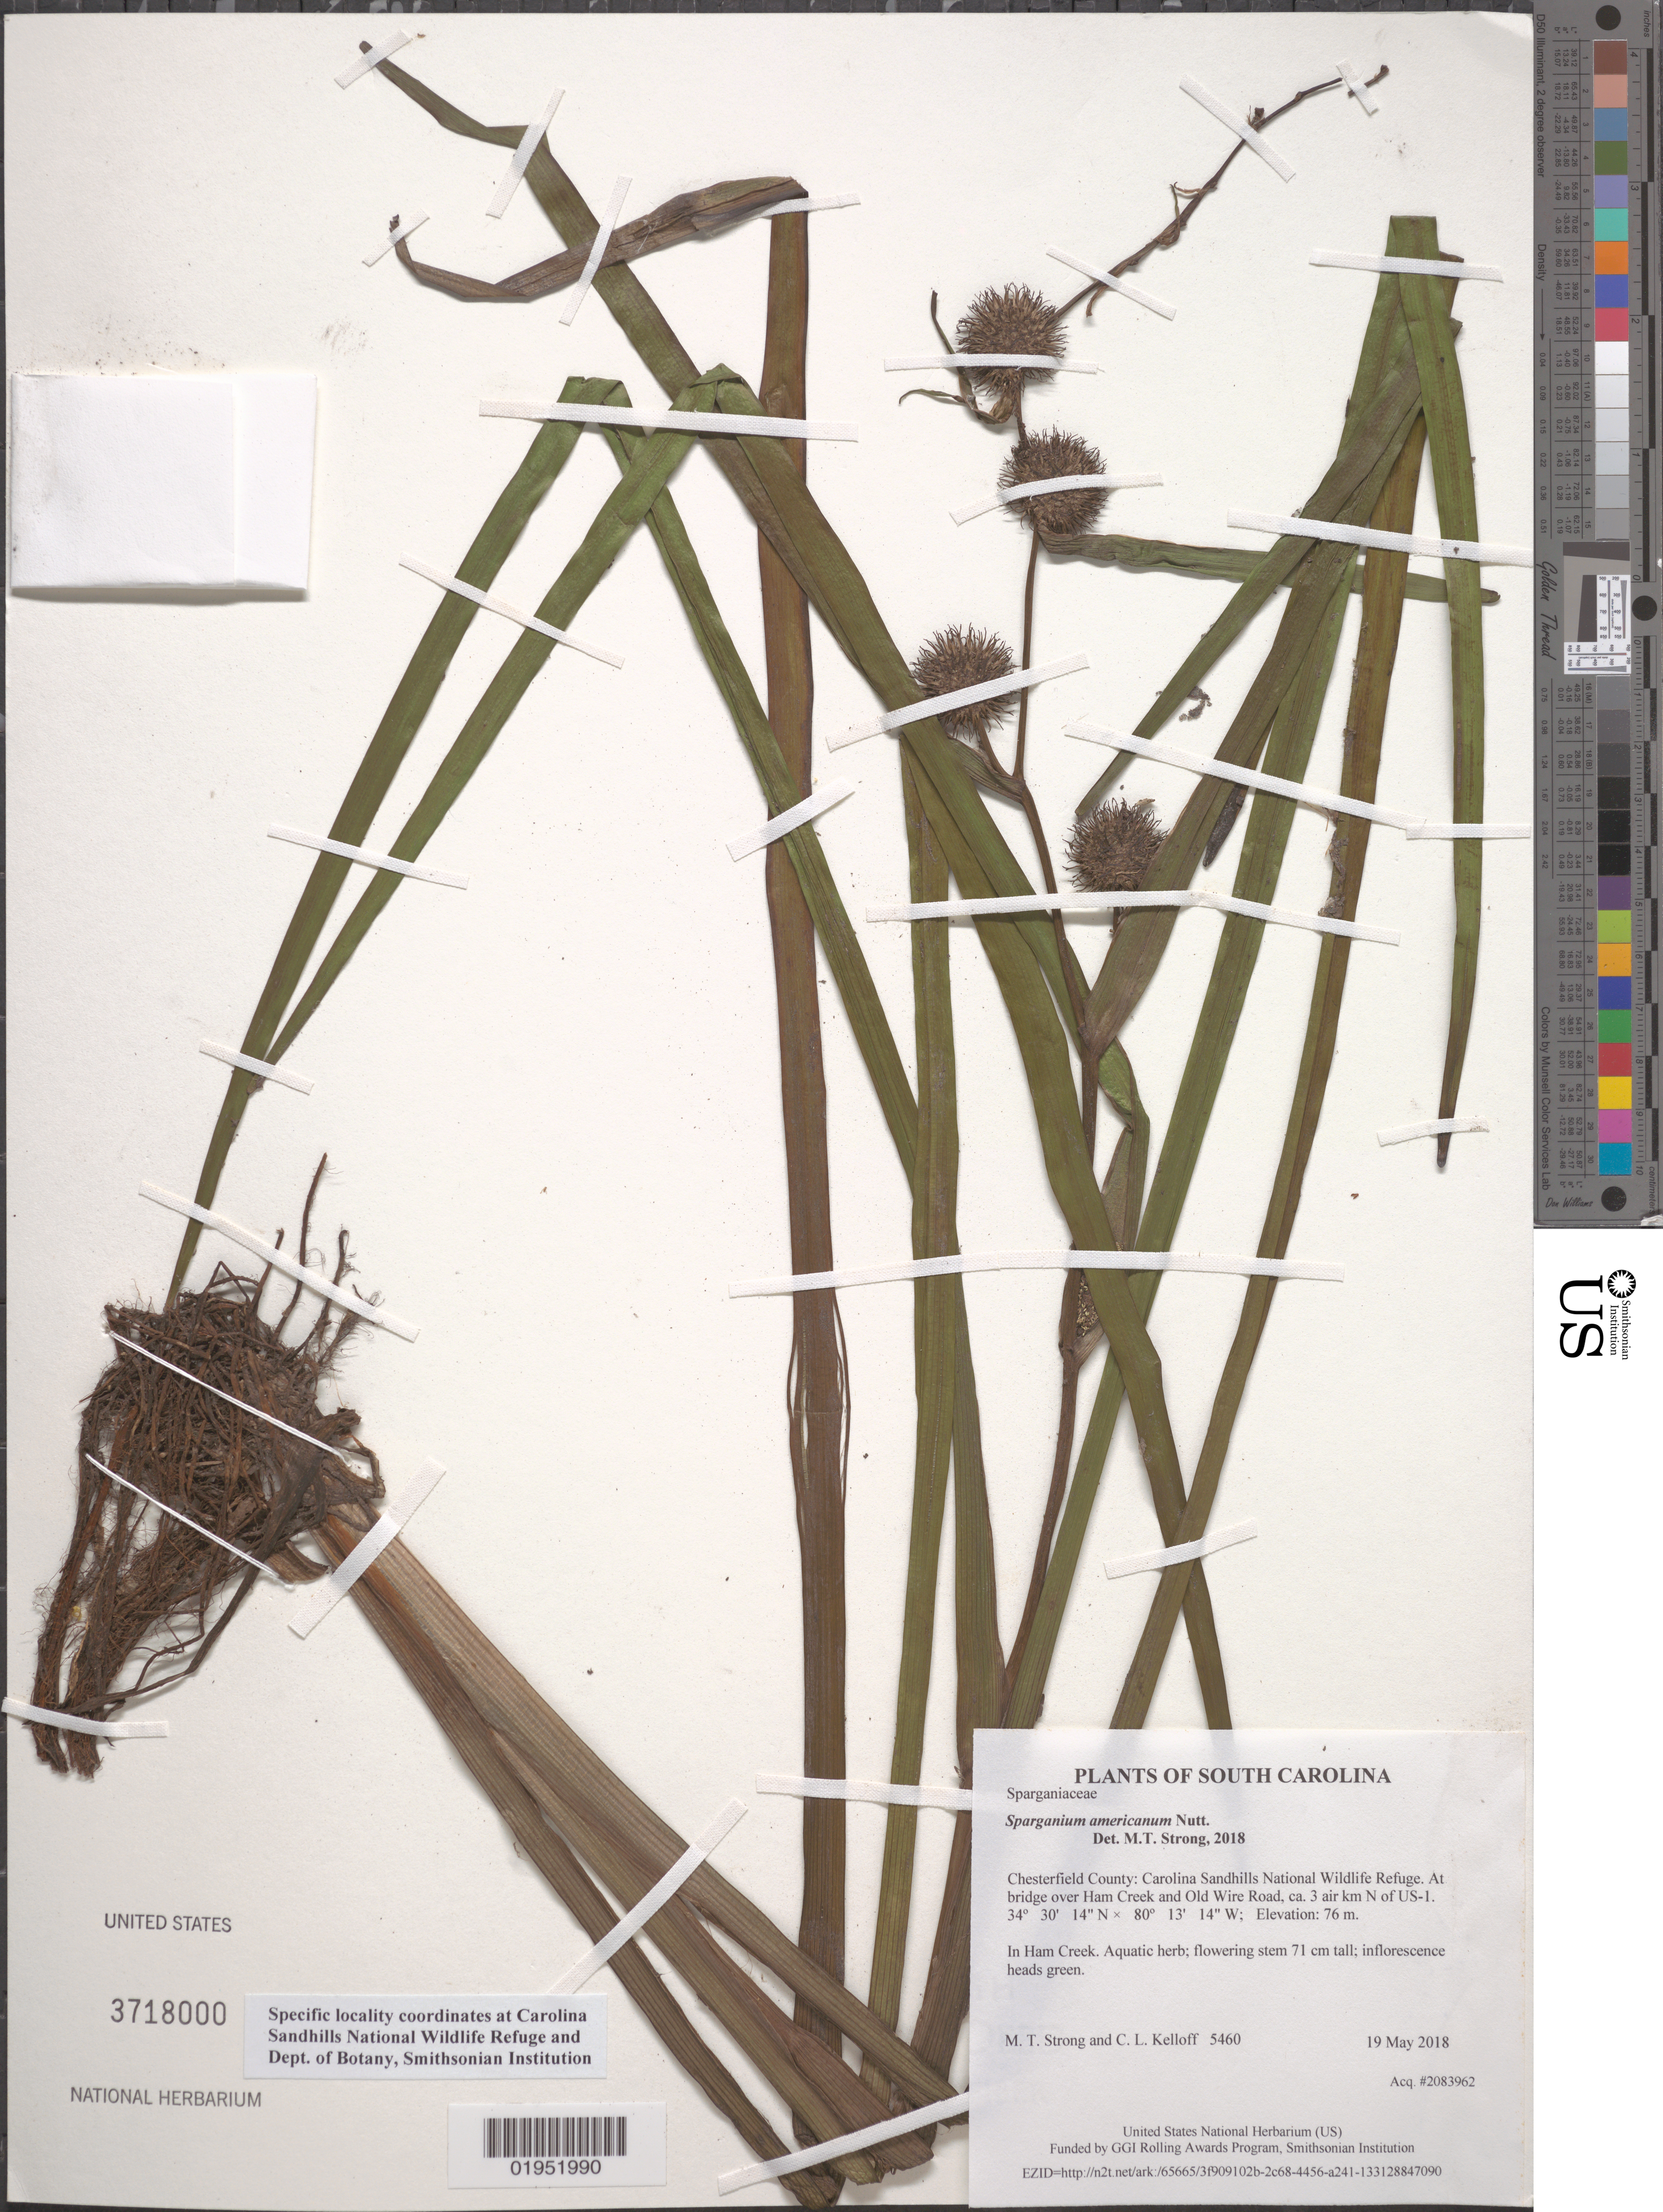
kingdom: Plantae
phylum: Tracheophyta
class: Liliopsida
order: Poales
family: Typhaceae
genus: Sparganium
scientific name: Sparganium americanum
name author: Nutt.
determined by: Strong, Mark T., (BOT), Smithsonian Institution - National Museum of Natural History (UNITED STATES)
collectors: M. T. Strong & C. L. Kelloff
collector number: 5460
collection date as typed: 19 May 2018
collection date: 2018-05-19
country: United States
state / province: South Carolina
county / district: Chesterfield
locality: Carolina Sandhills National Wildlife Refuge. At bridge over Ham Creek and Old Wire Road, ca. 3 air km N of US1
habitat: In Ham Creek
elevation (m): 76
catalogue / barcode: US 3718000